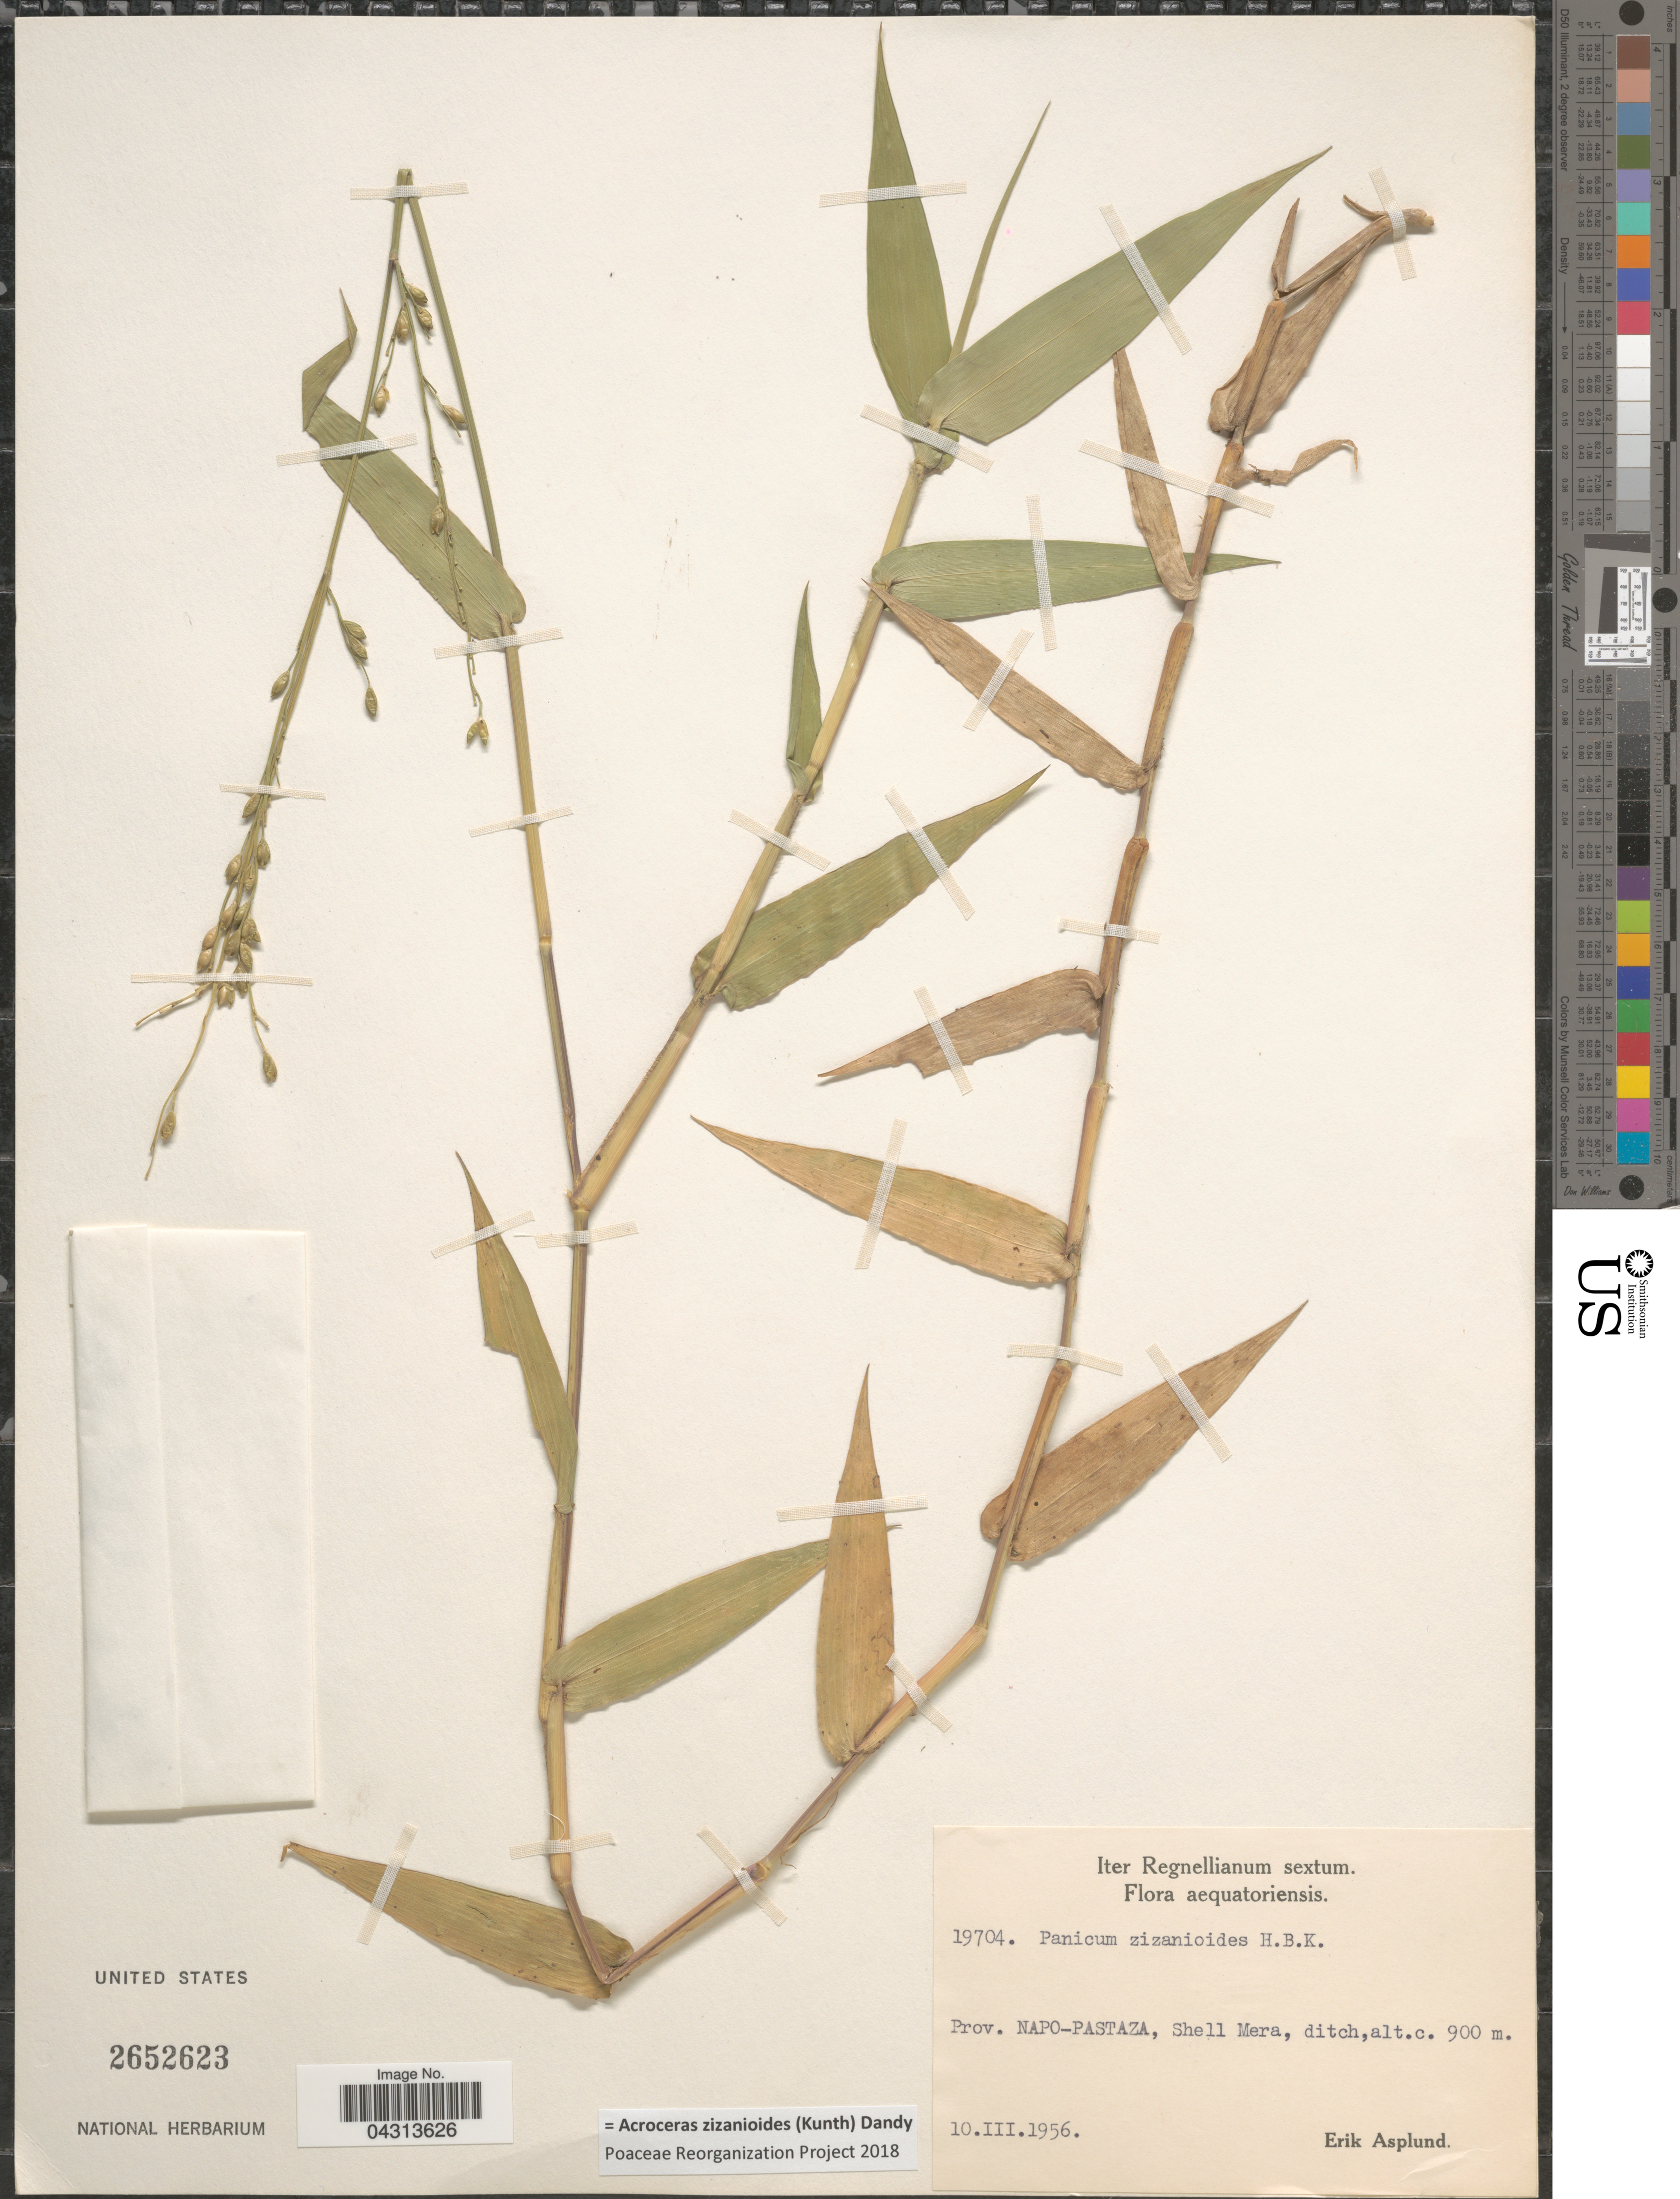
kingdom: Plantae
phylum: Tracheophyta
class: Liliopsida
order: Poales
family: Poaceae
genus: Acroceras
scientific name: Acroceras zizanioides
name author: (Kunth) Dandy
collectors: E. Asplund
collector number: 19704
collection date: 1956-03-10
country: Ecuador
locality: Iter Regnellianum sextum. Aequatoriensis. Prov. Napo-Pastaza, Shell Mera.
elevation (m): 900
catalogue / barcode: US 2652623